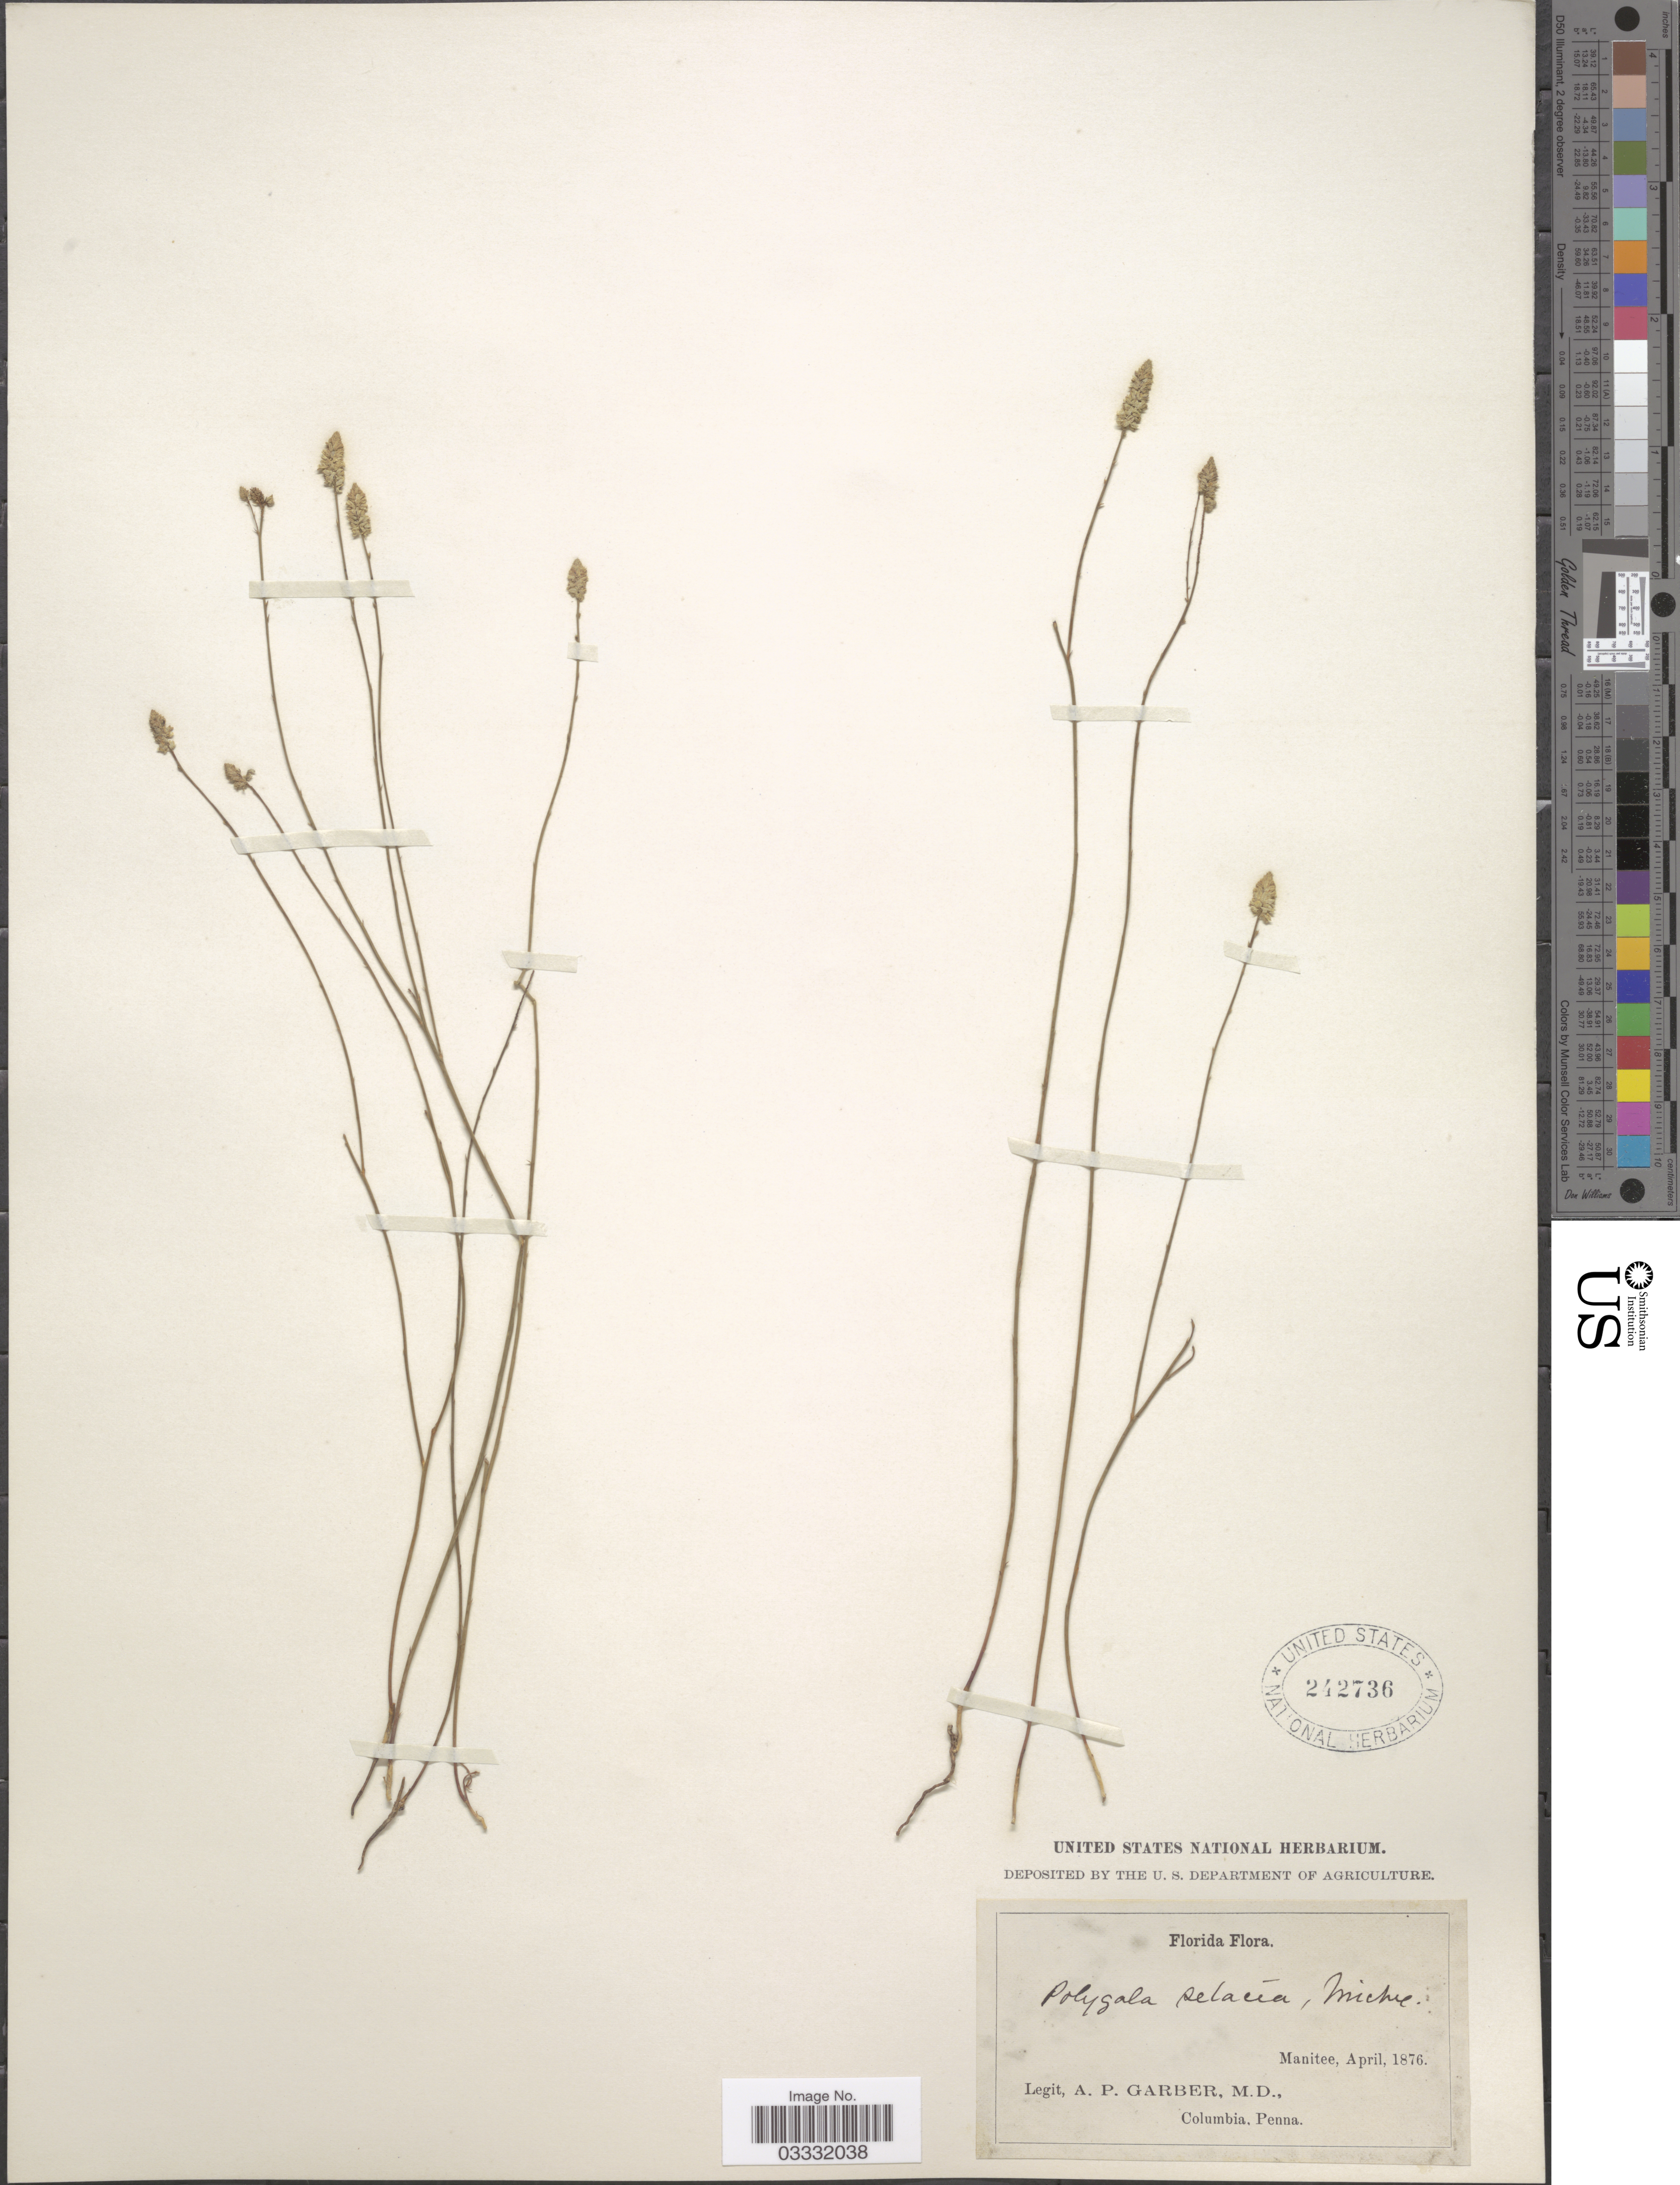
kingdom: Plantae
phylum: Tracheophyta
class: Magnoliopsida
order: Fabales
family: Polygalaceae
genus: Polygala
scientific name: Polygala setacea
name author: Michx.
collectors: A. P. Garber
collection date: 1876-04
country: United States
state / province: Florida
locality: Maintee.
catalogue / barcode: US 242736